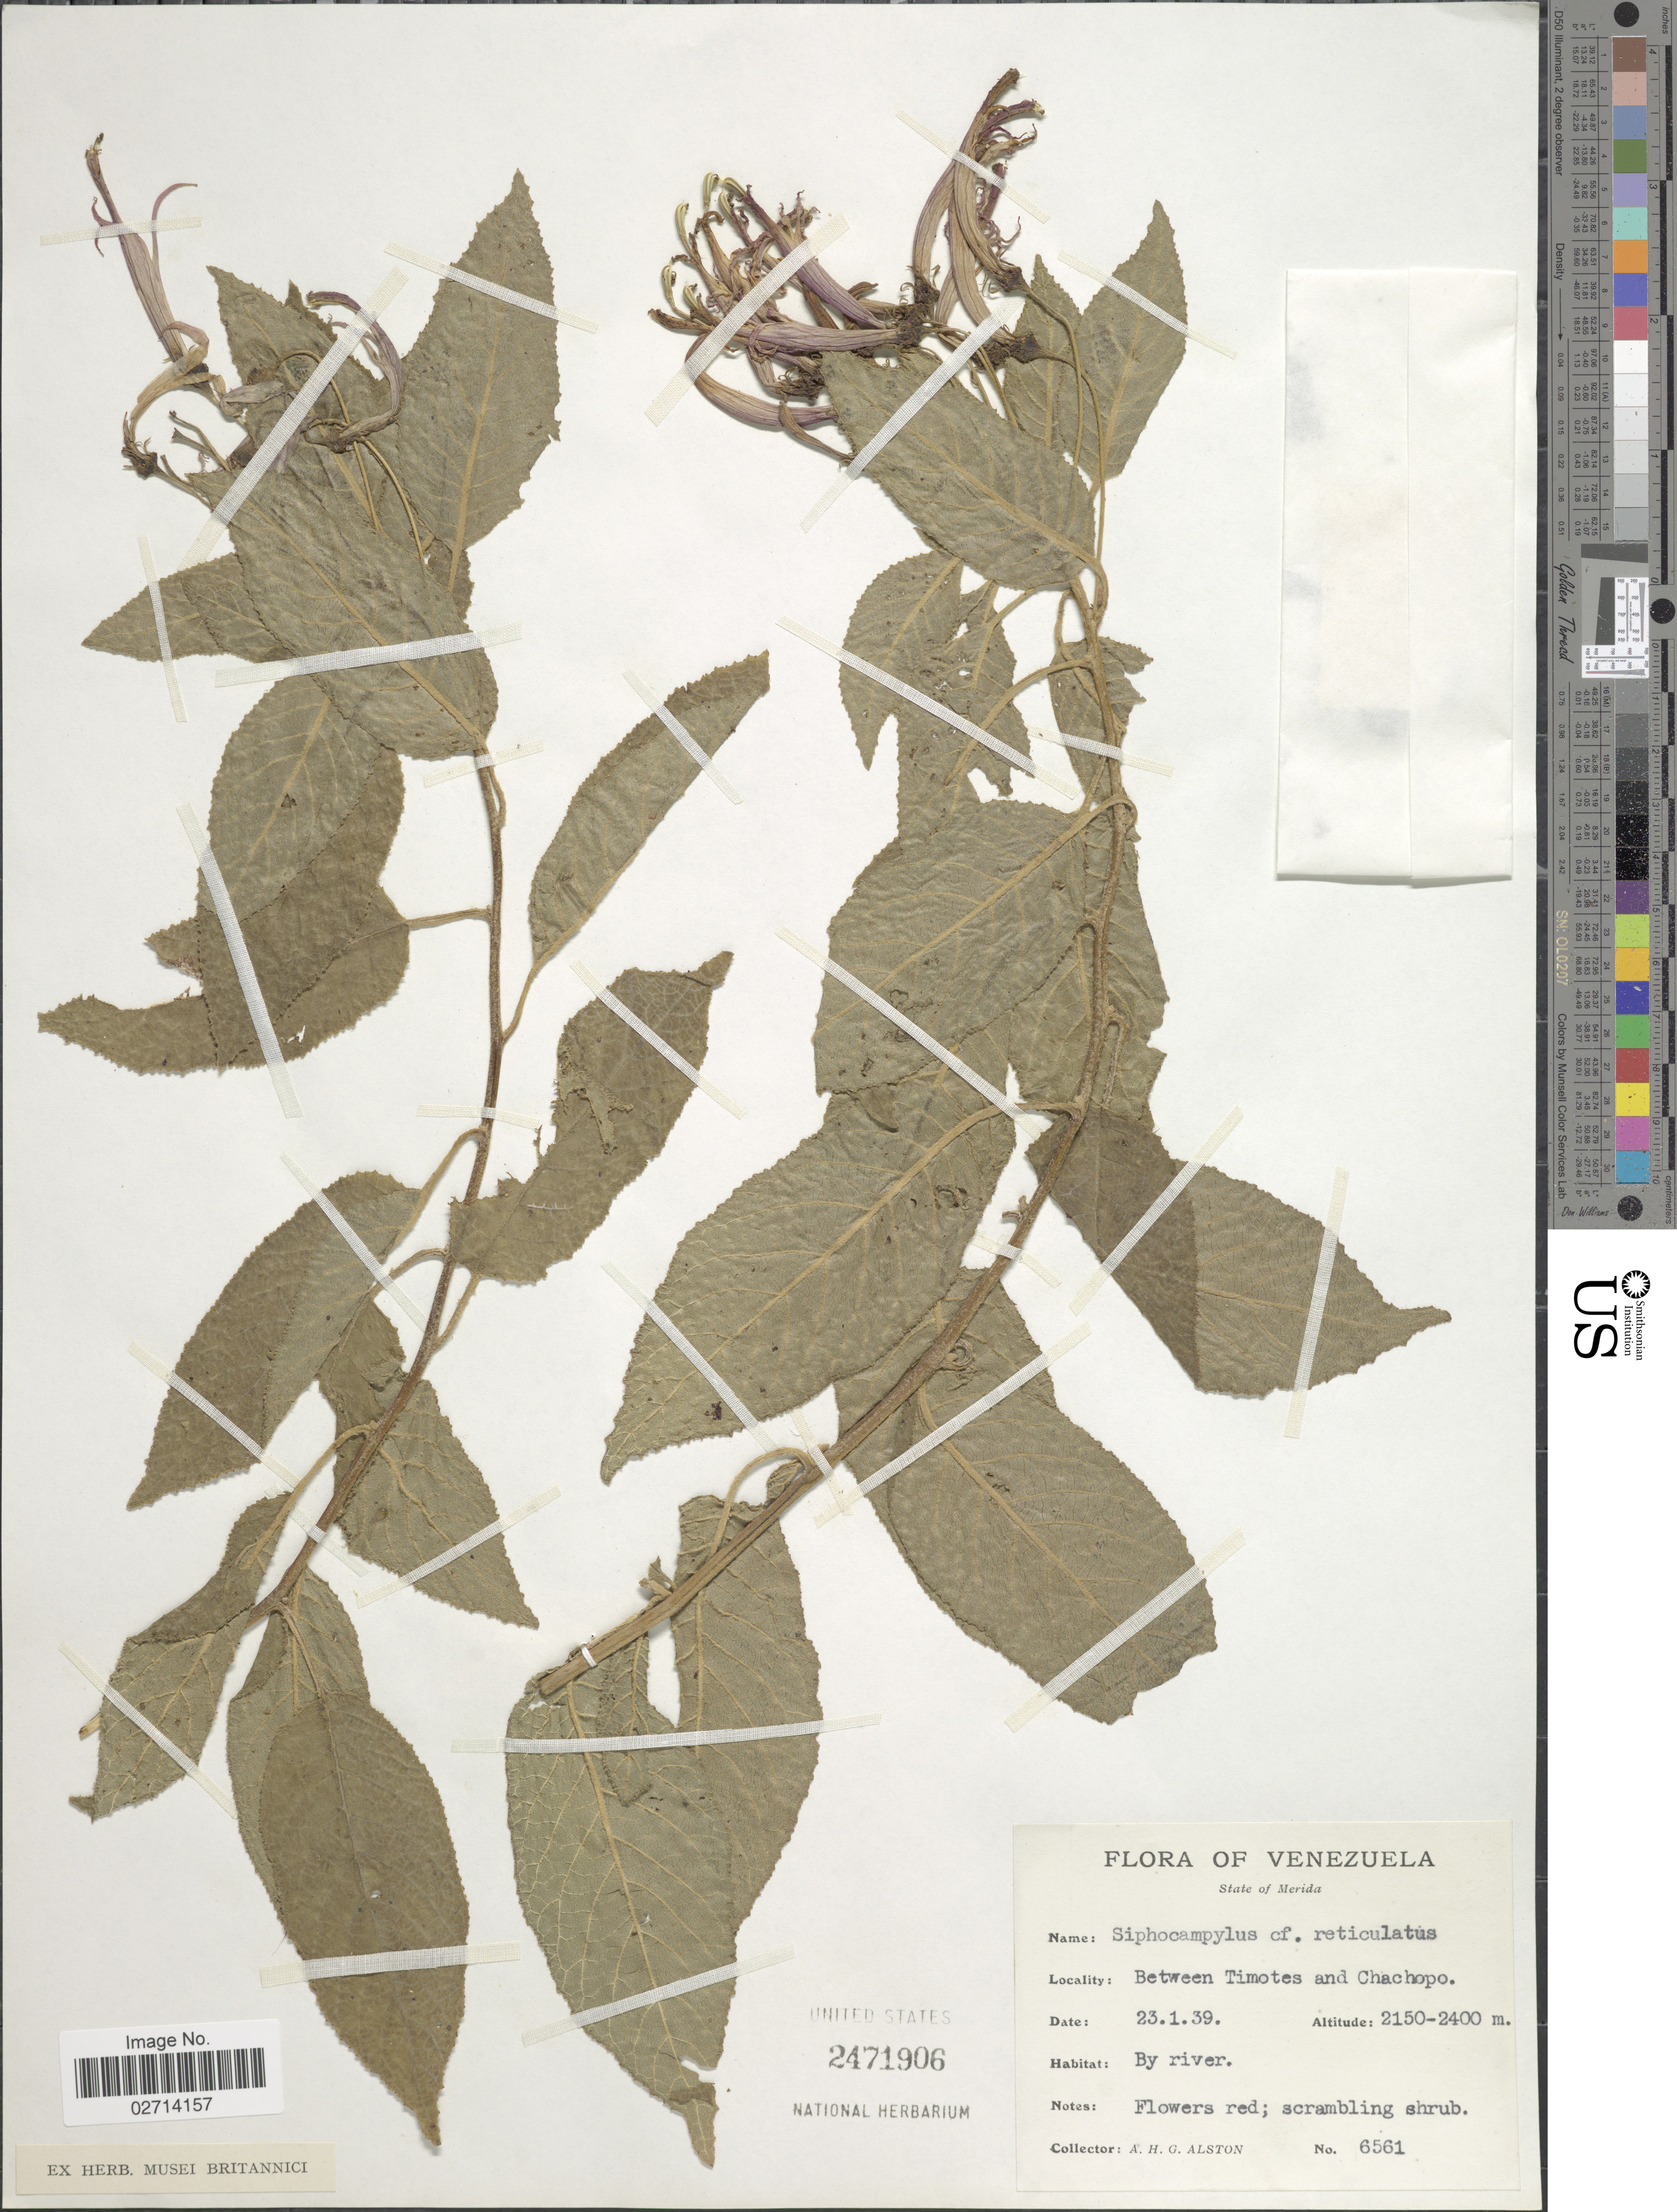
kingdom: Plantae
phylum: Tracheophyta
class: Magnoliopsida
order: Asterales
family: Campanulaceae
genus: Siphocampylus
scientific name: Siphocampylus reticulatus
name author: (Willd. ex Schult. & Roem.) Klotzsch & H. Karst. ex Vatke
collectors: A. H. Alston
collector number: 6561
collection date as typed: Transcribed d/m/y: 23/1/39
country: Venezuela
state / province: Mérida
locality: Between Timotes and Chachopo, by river.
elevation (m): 2150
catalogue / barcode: US 2471906